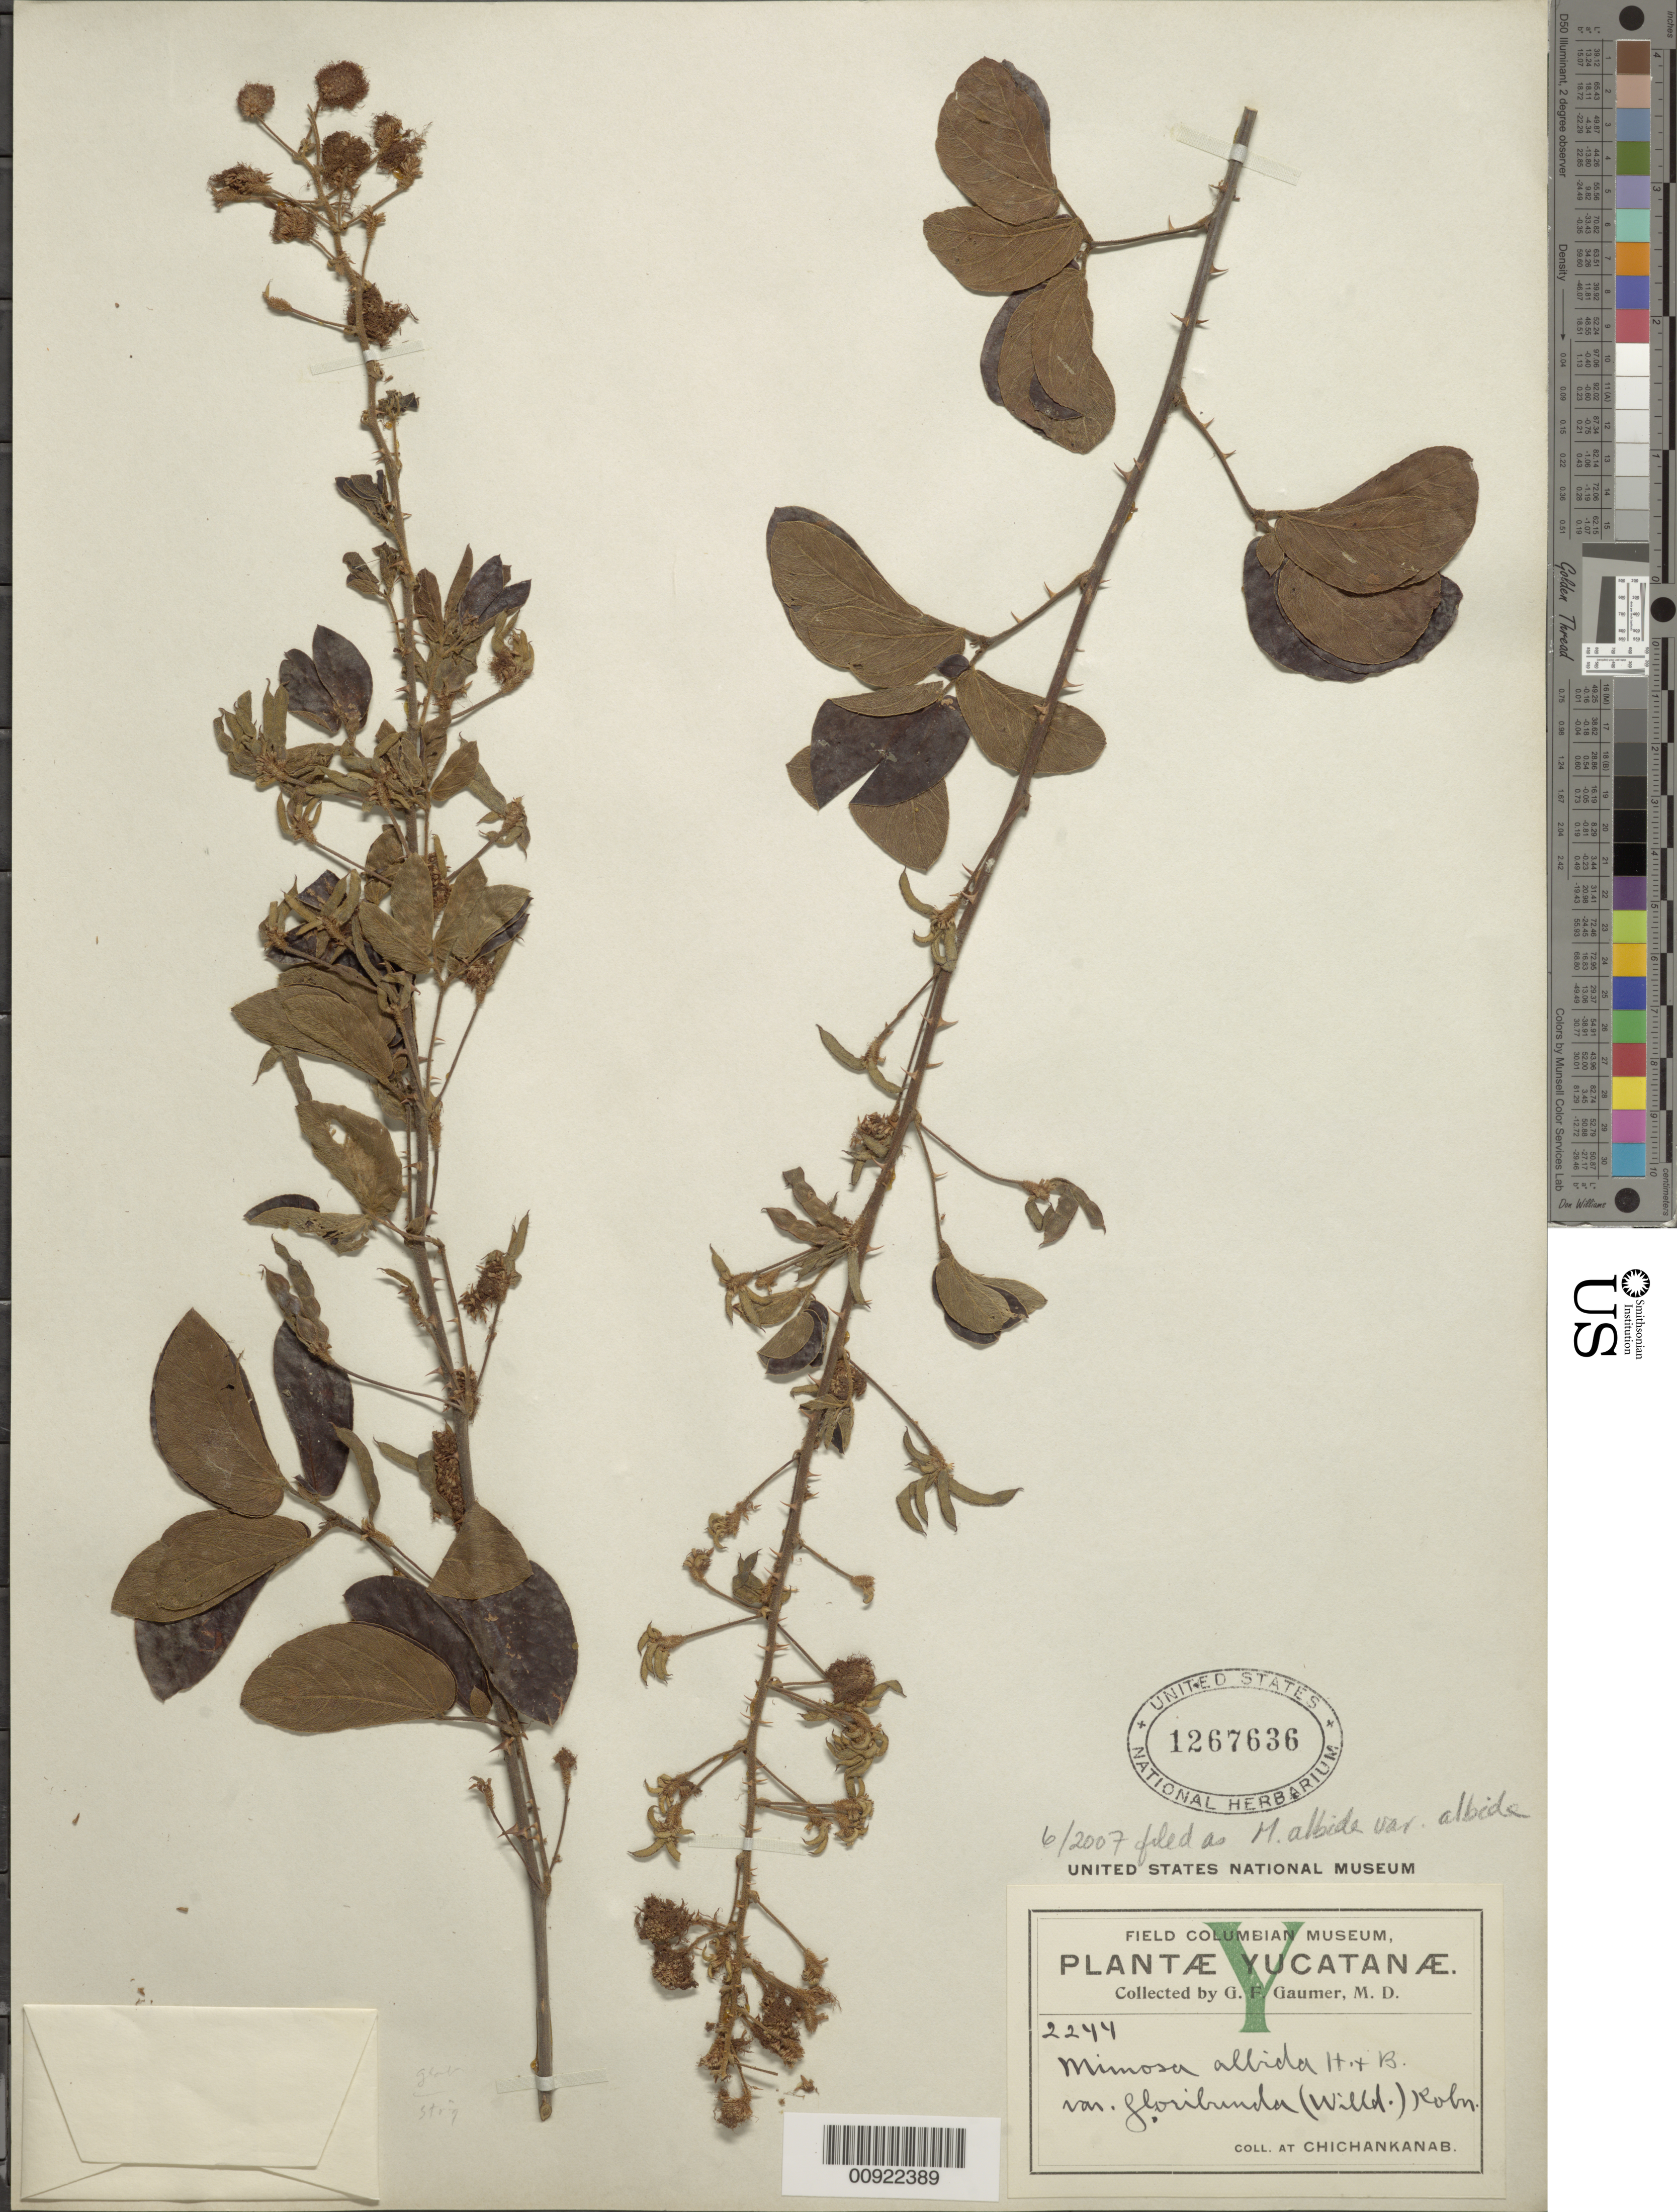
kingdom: Plantae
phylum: Tracheophyta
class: Magnoliopsida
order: Fabales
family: Fabaceae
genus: Mimosa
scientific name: Mimosa albida var. albida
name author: Humb. & Bonpl. ex Willd.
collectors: G. F. Gaumer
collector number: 2244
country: Mexico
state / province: Quintana Roo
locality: Chichankanab.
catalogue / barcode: US 1267636